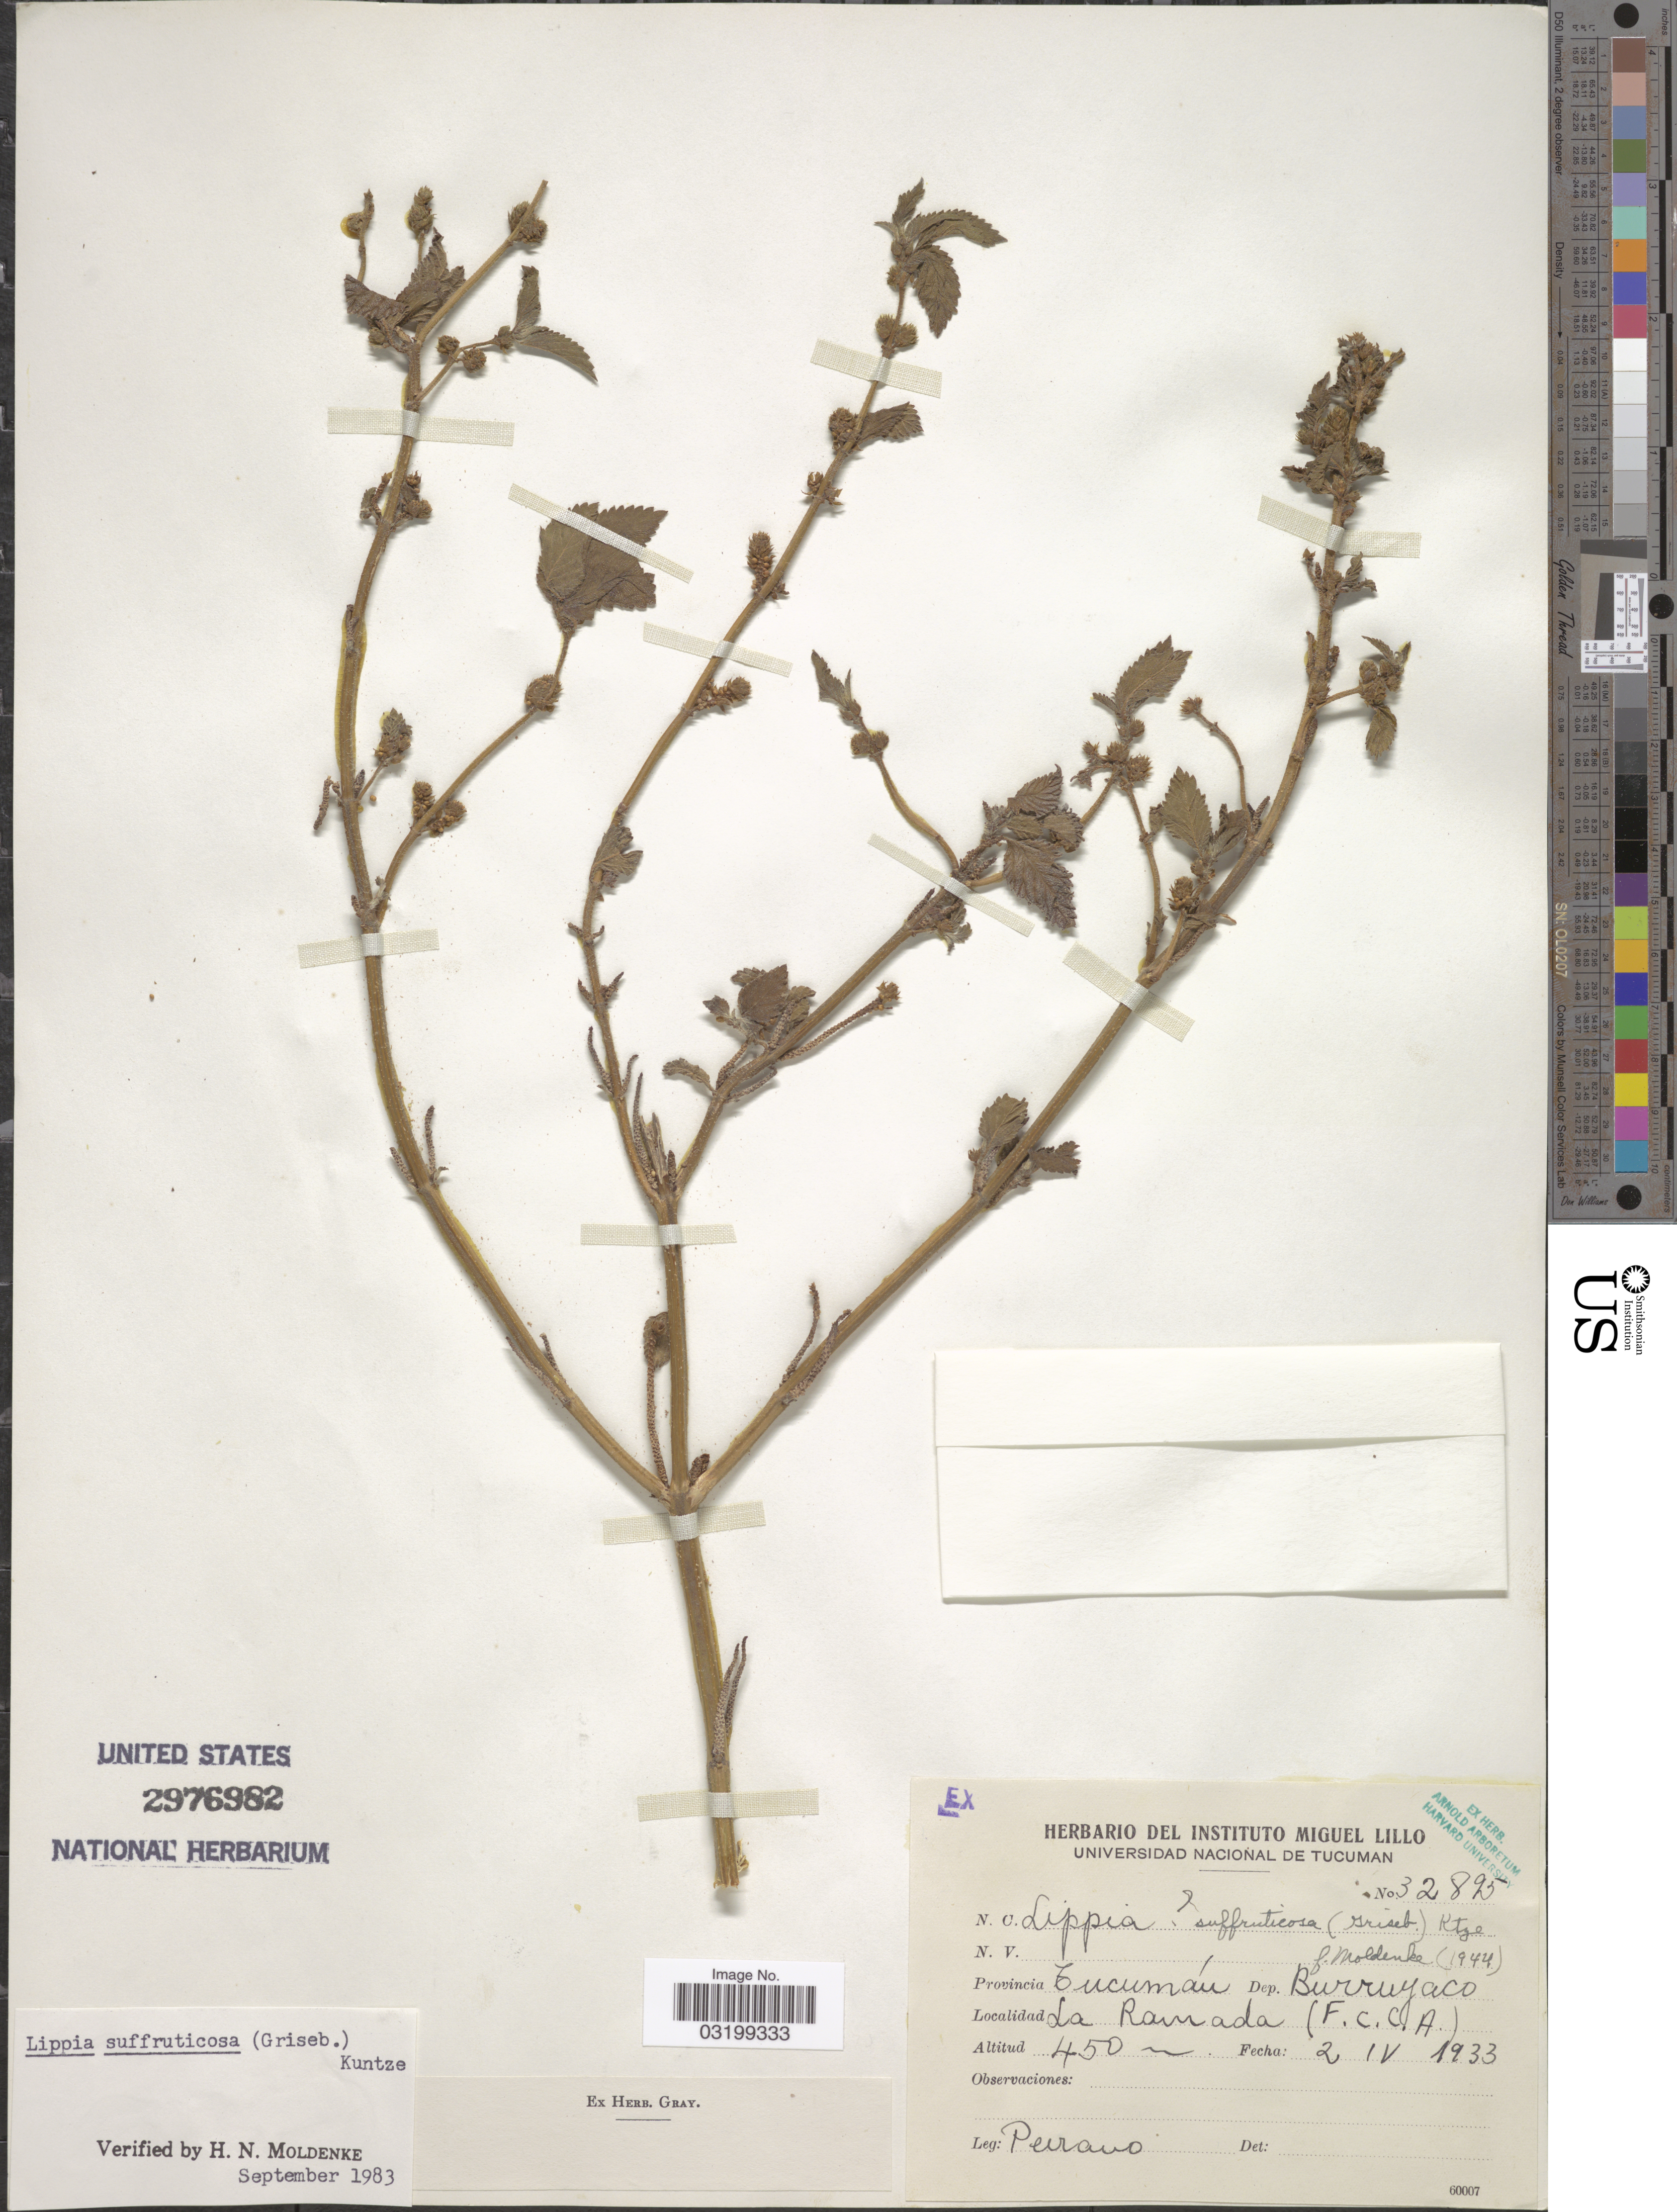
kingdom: Plantae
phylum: Tracheophyta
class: Magnoliopsida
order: Lamiales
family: Verbenaceae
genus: Lippia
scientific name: Lippia suffruticosa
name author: (Griseb.) Kuntze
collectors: Peirano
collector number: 32825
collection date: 1933-04-02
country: Argentina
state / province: Tucuman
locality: Dep. Burroyaco. La Ramada (F.C.C.A.).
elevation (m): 450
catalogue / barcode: US 2976982